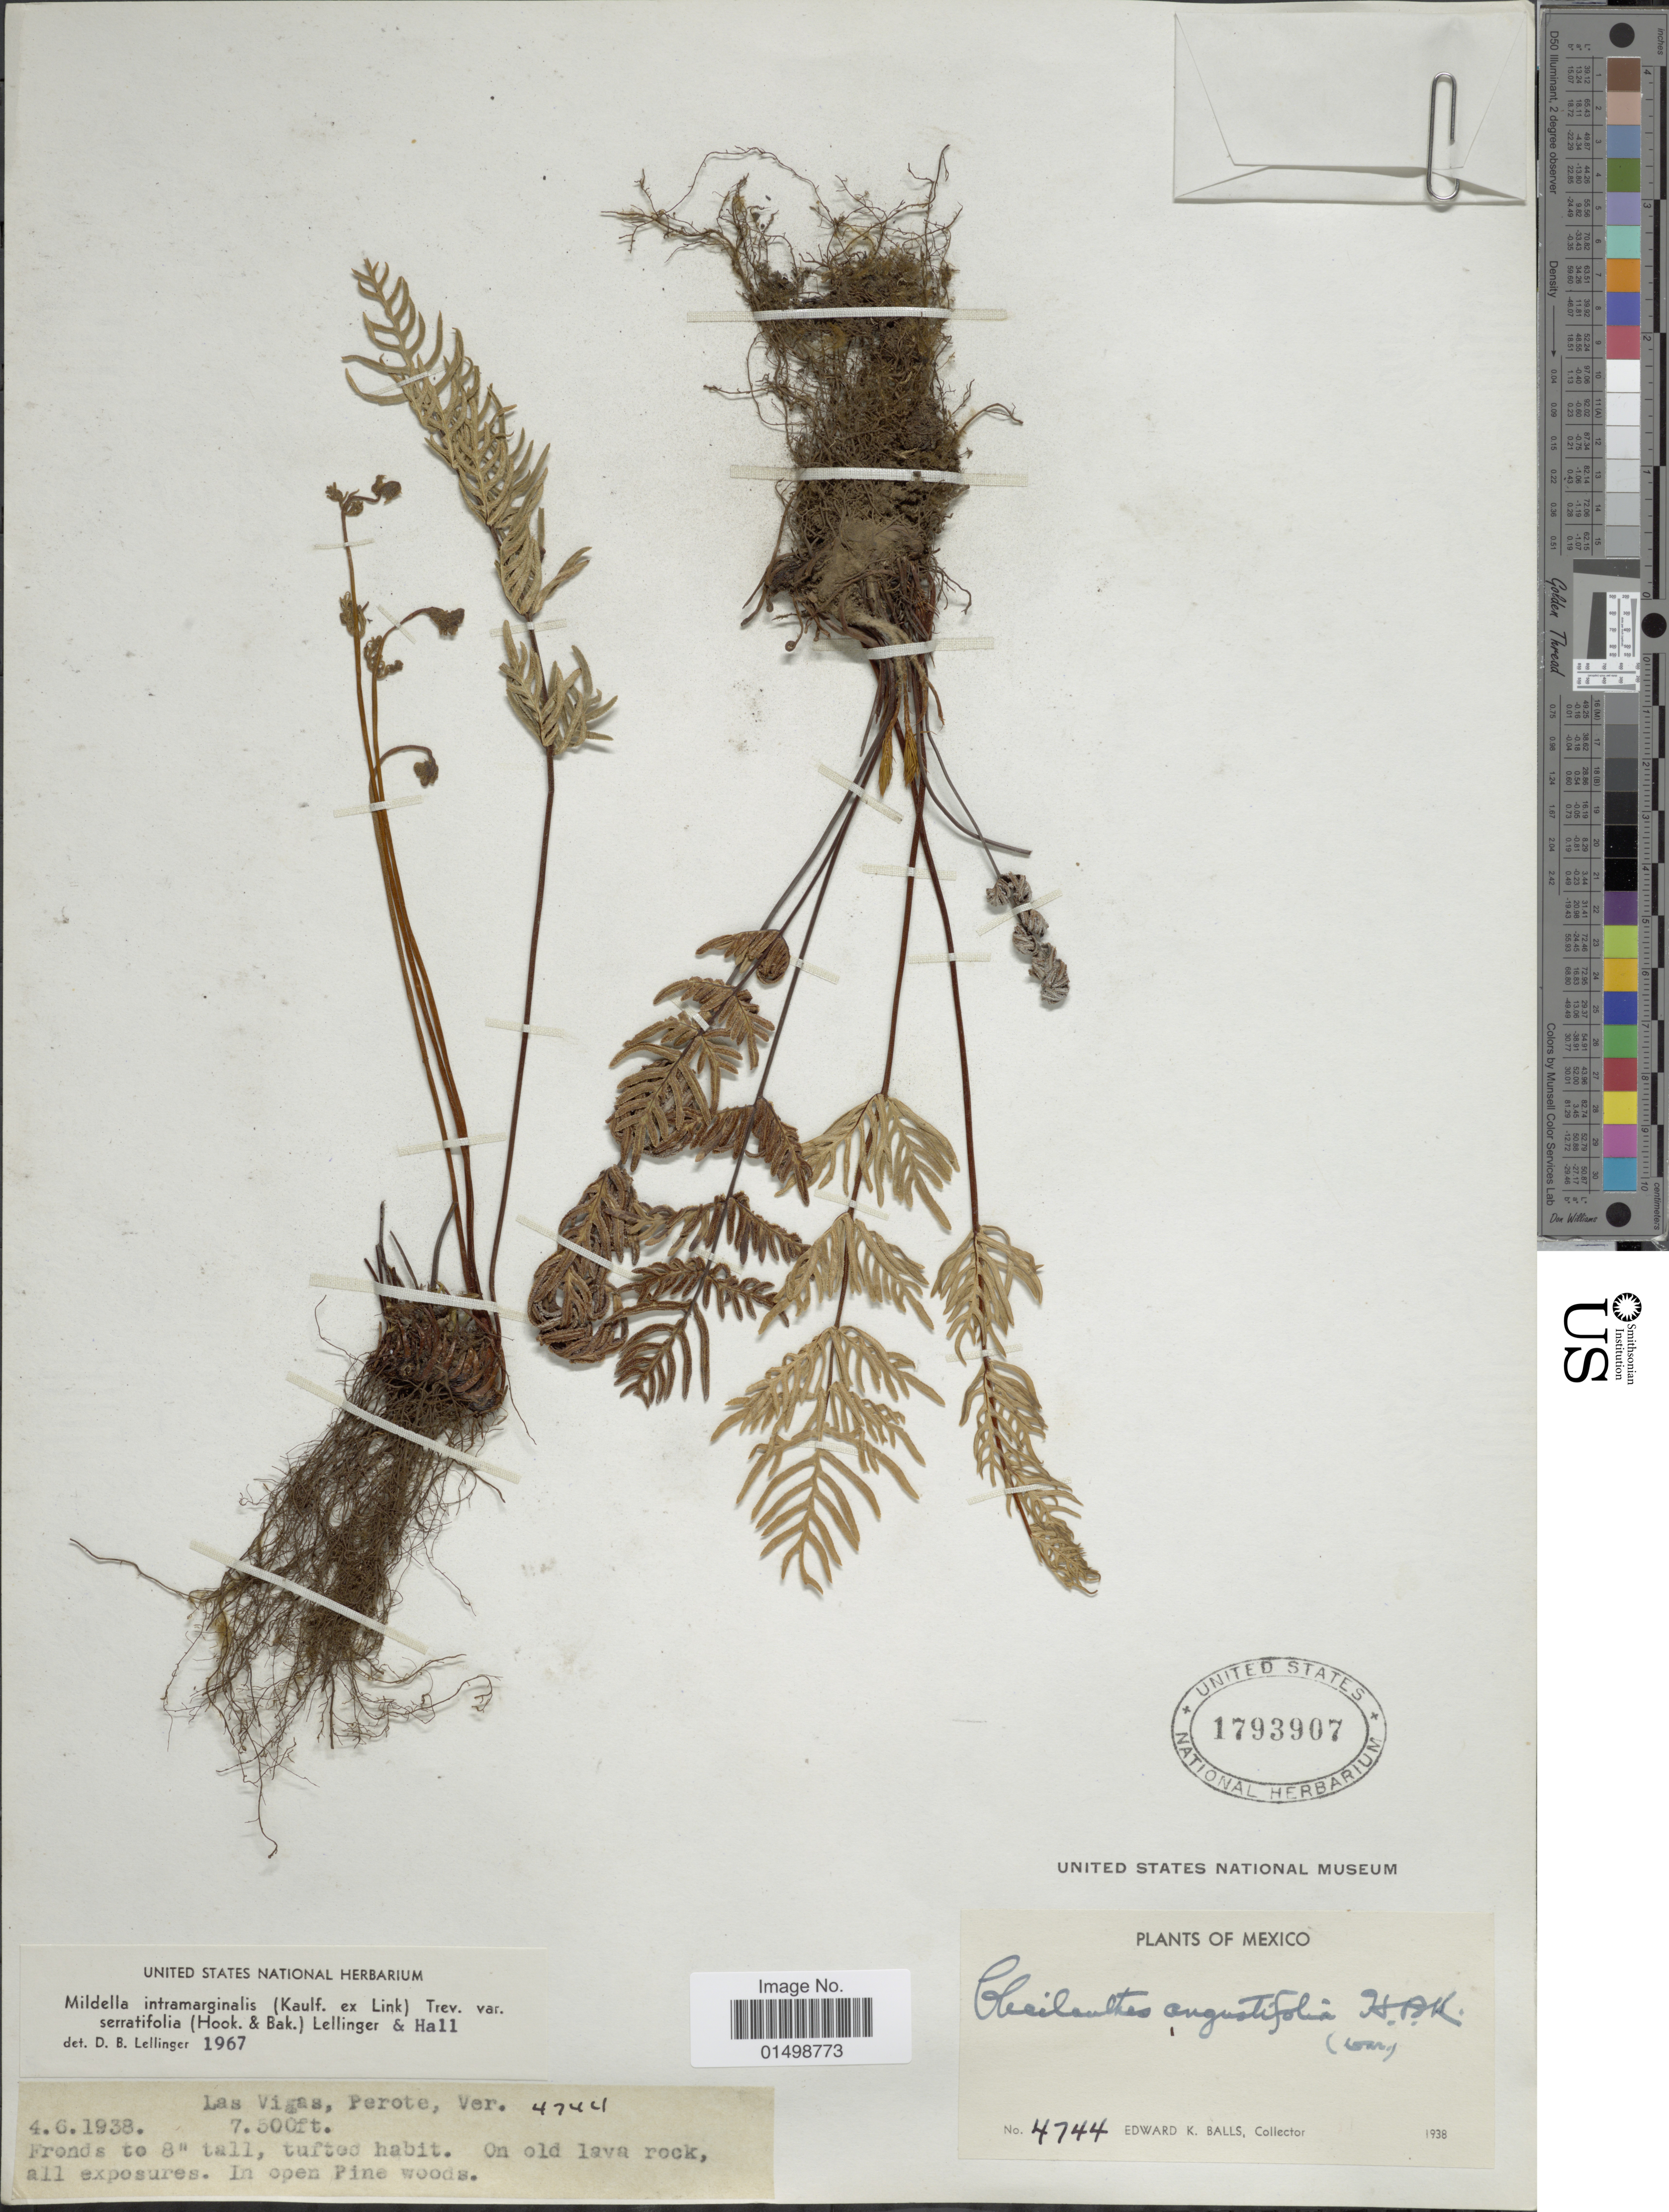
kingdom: Plantae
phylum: Tracheophyta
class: Polypodiopsida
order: Polypodiales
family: Pteridaceae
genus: Cheilanthes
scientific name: Cheilanthes intramarginalis var. serratifolia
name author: (Kaulf.) Hook.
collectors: E. K. Balls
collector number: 4744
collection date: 1938-06-04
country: Mexico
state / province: Veracruz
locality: Las Vigas, Perote, Ver.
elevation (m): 2286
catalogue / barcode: US 1793907